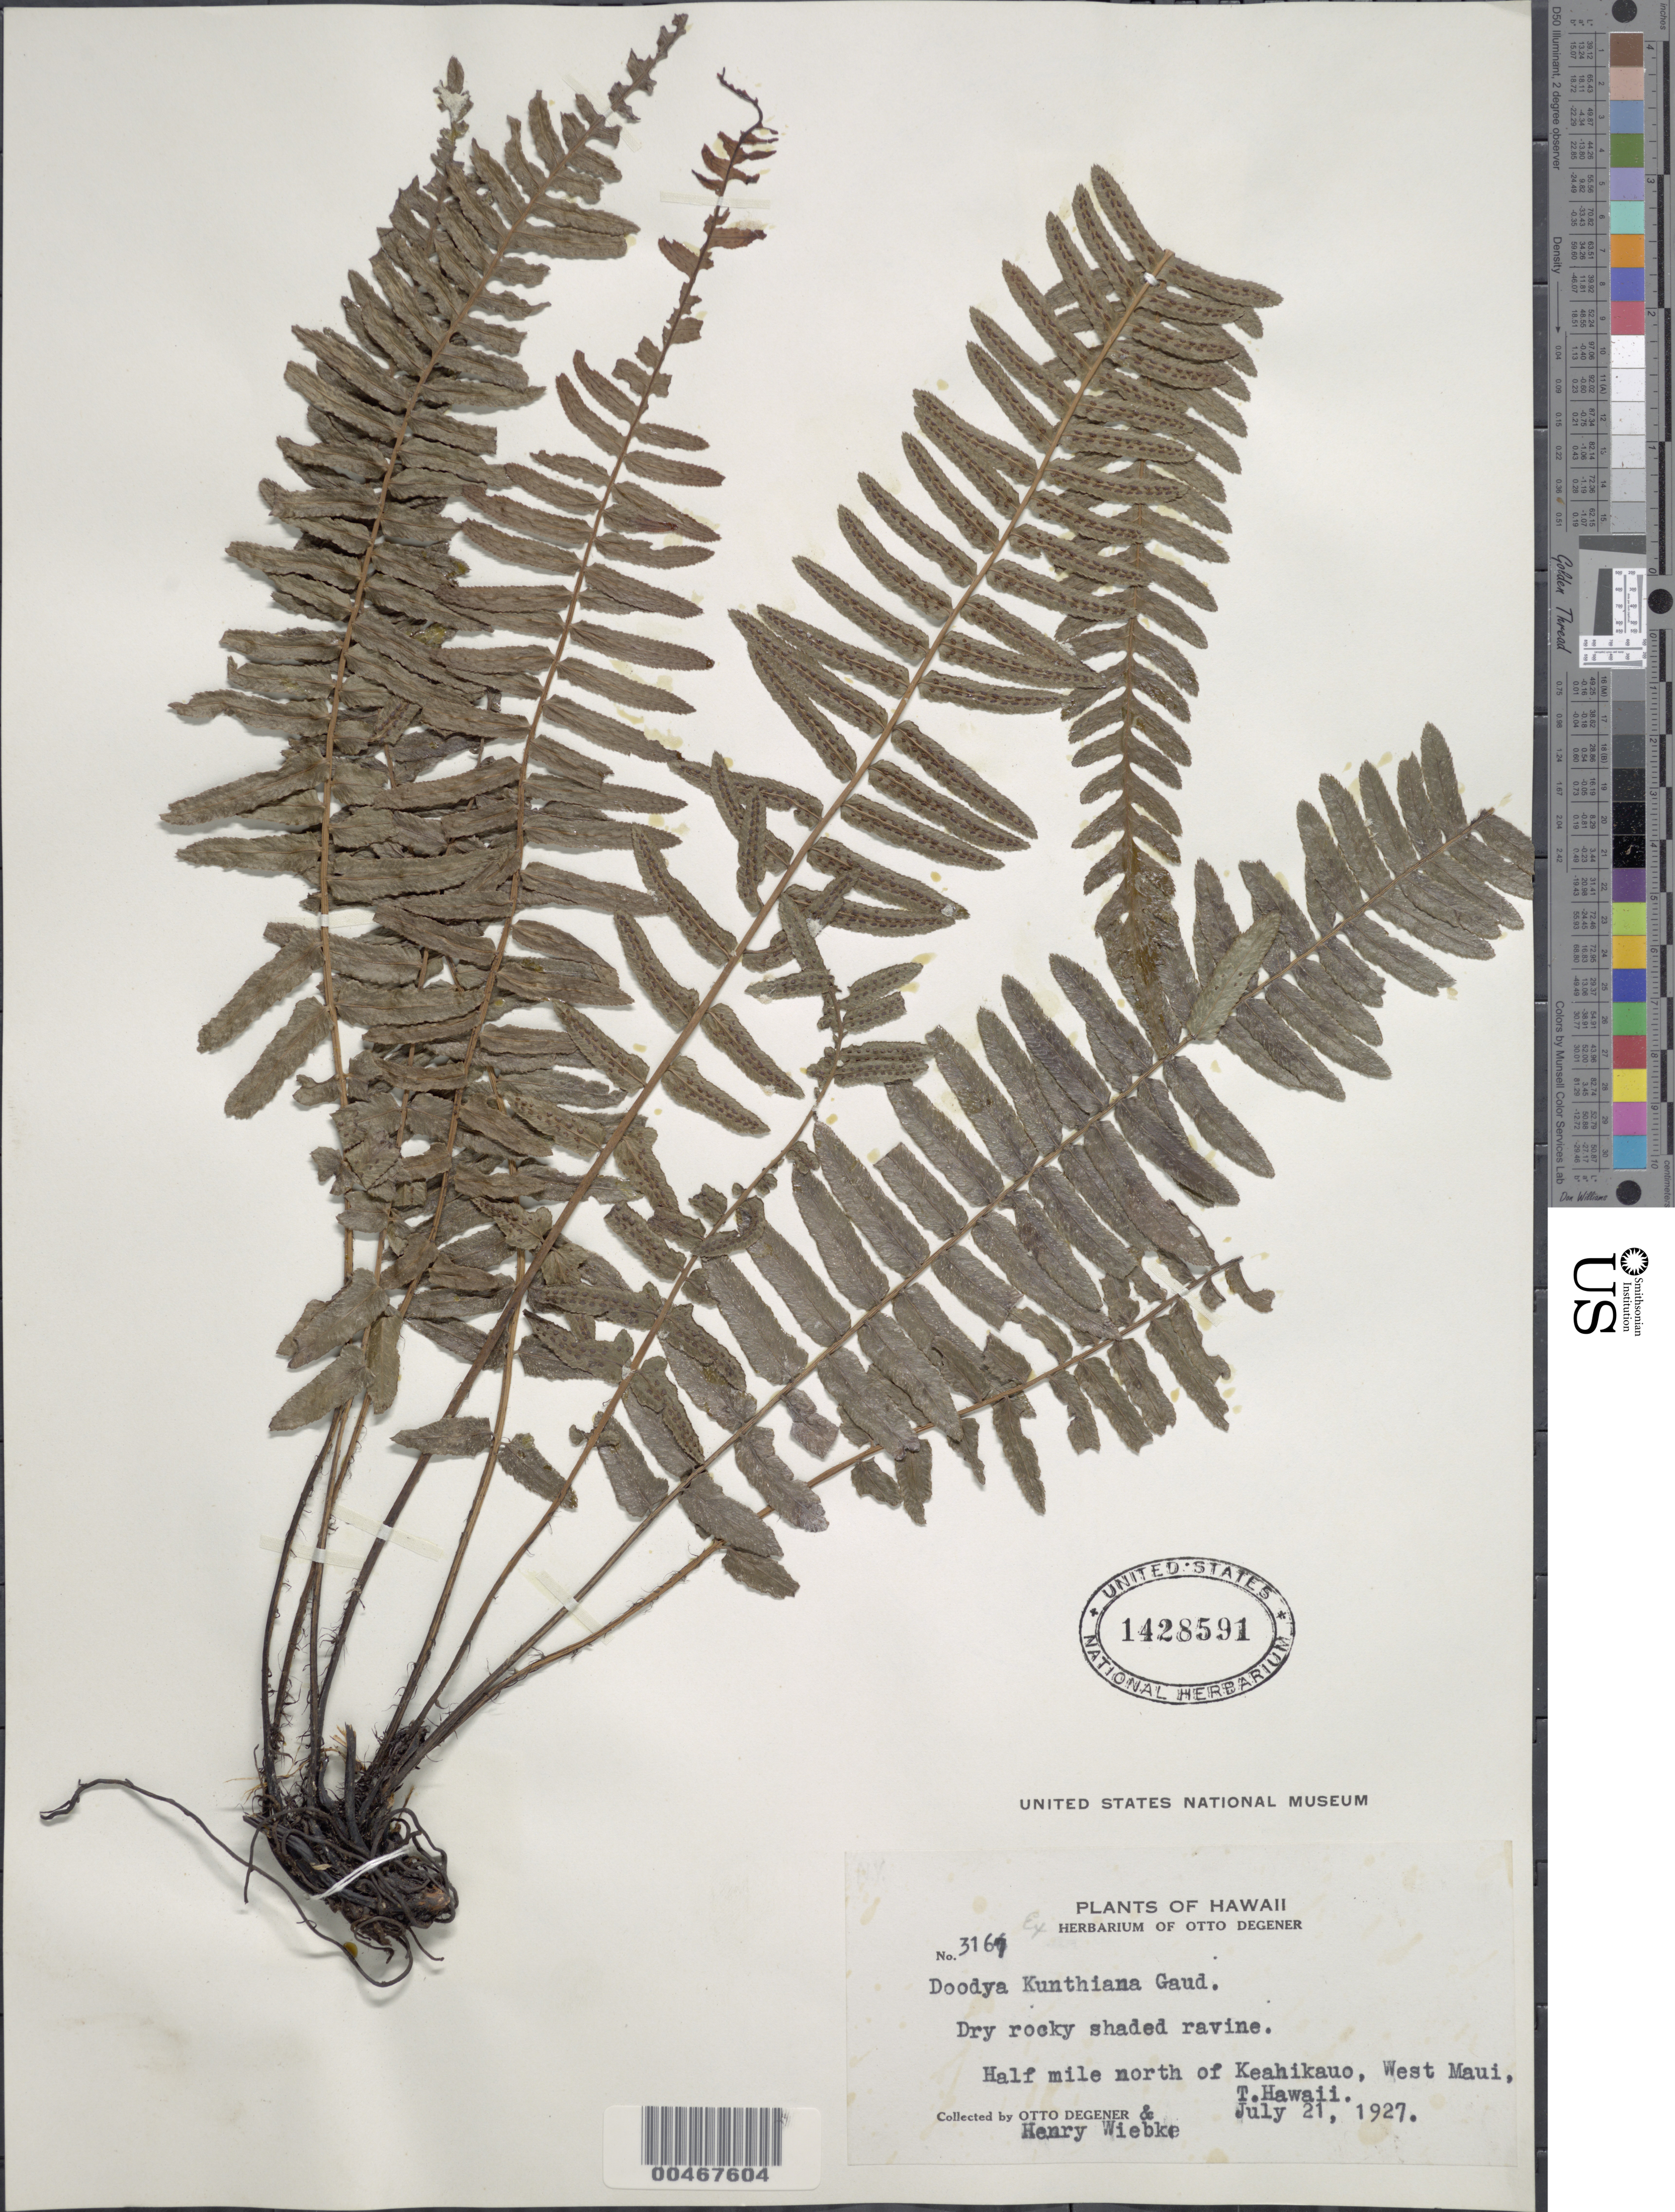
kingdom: Plantae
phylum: Tracheophyta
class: Polypodiopsida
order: Polypodiales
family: Blechnaceae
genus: Doodia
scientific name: Doodia kunthiana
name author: Gaudich.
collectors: O. Degener & H. Wiebke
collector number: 3167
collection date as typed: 21 Jul 1927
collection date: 1927-07-21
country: United States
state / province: Hawaii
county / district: Maui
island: Maui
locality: Ravine 0.5 mile north of Keahikauo, West Maui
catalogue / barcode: US 1428591